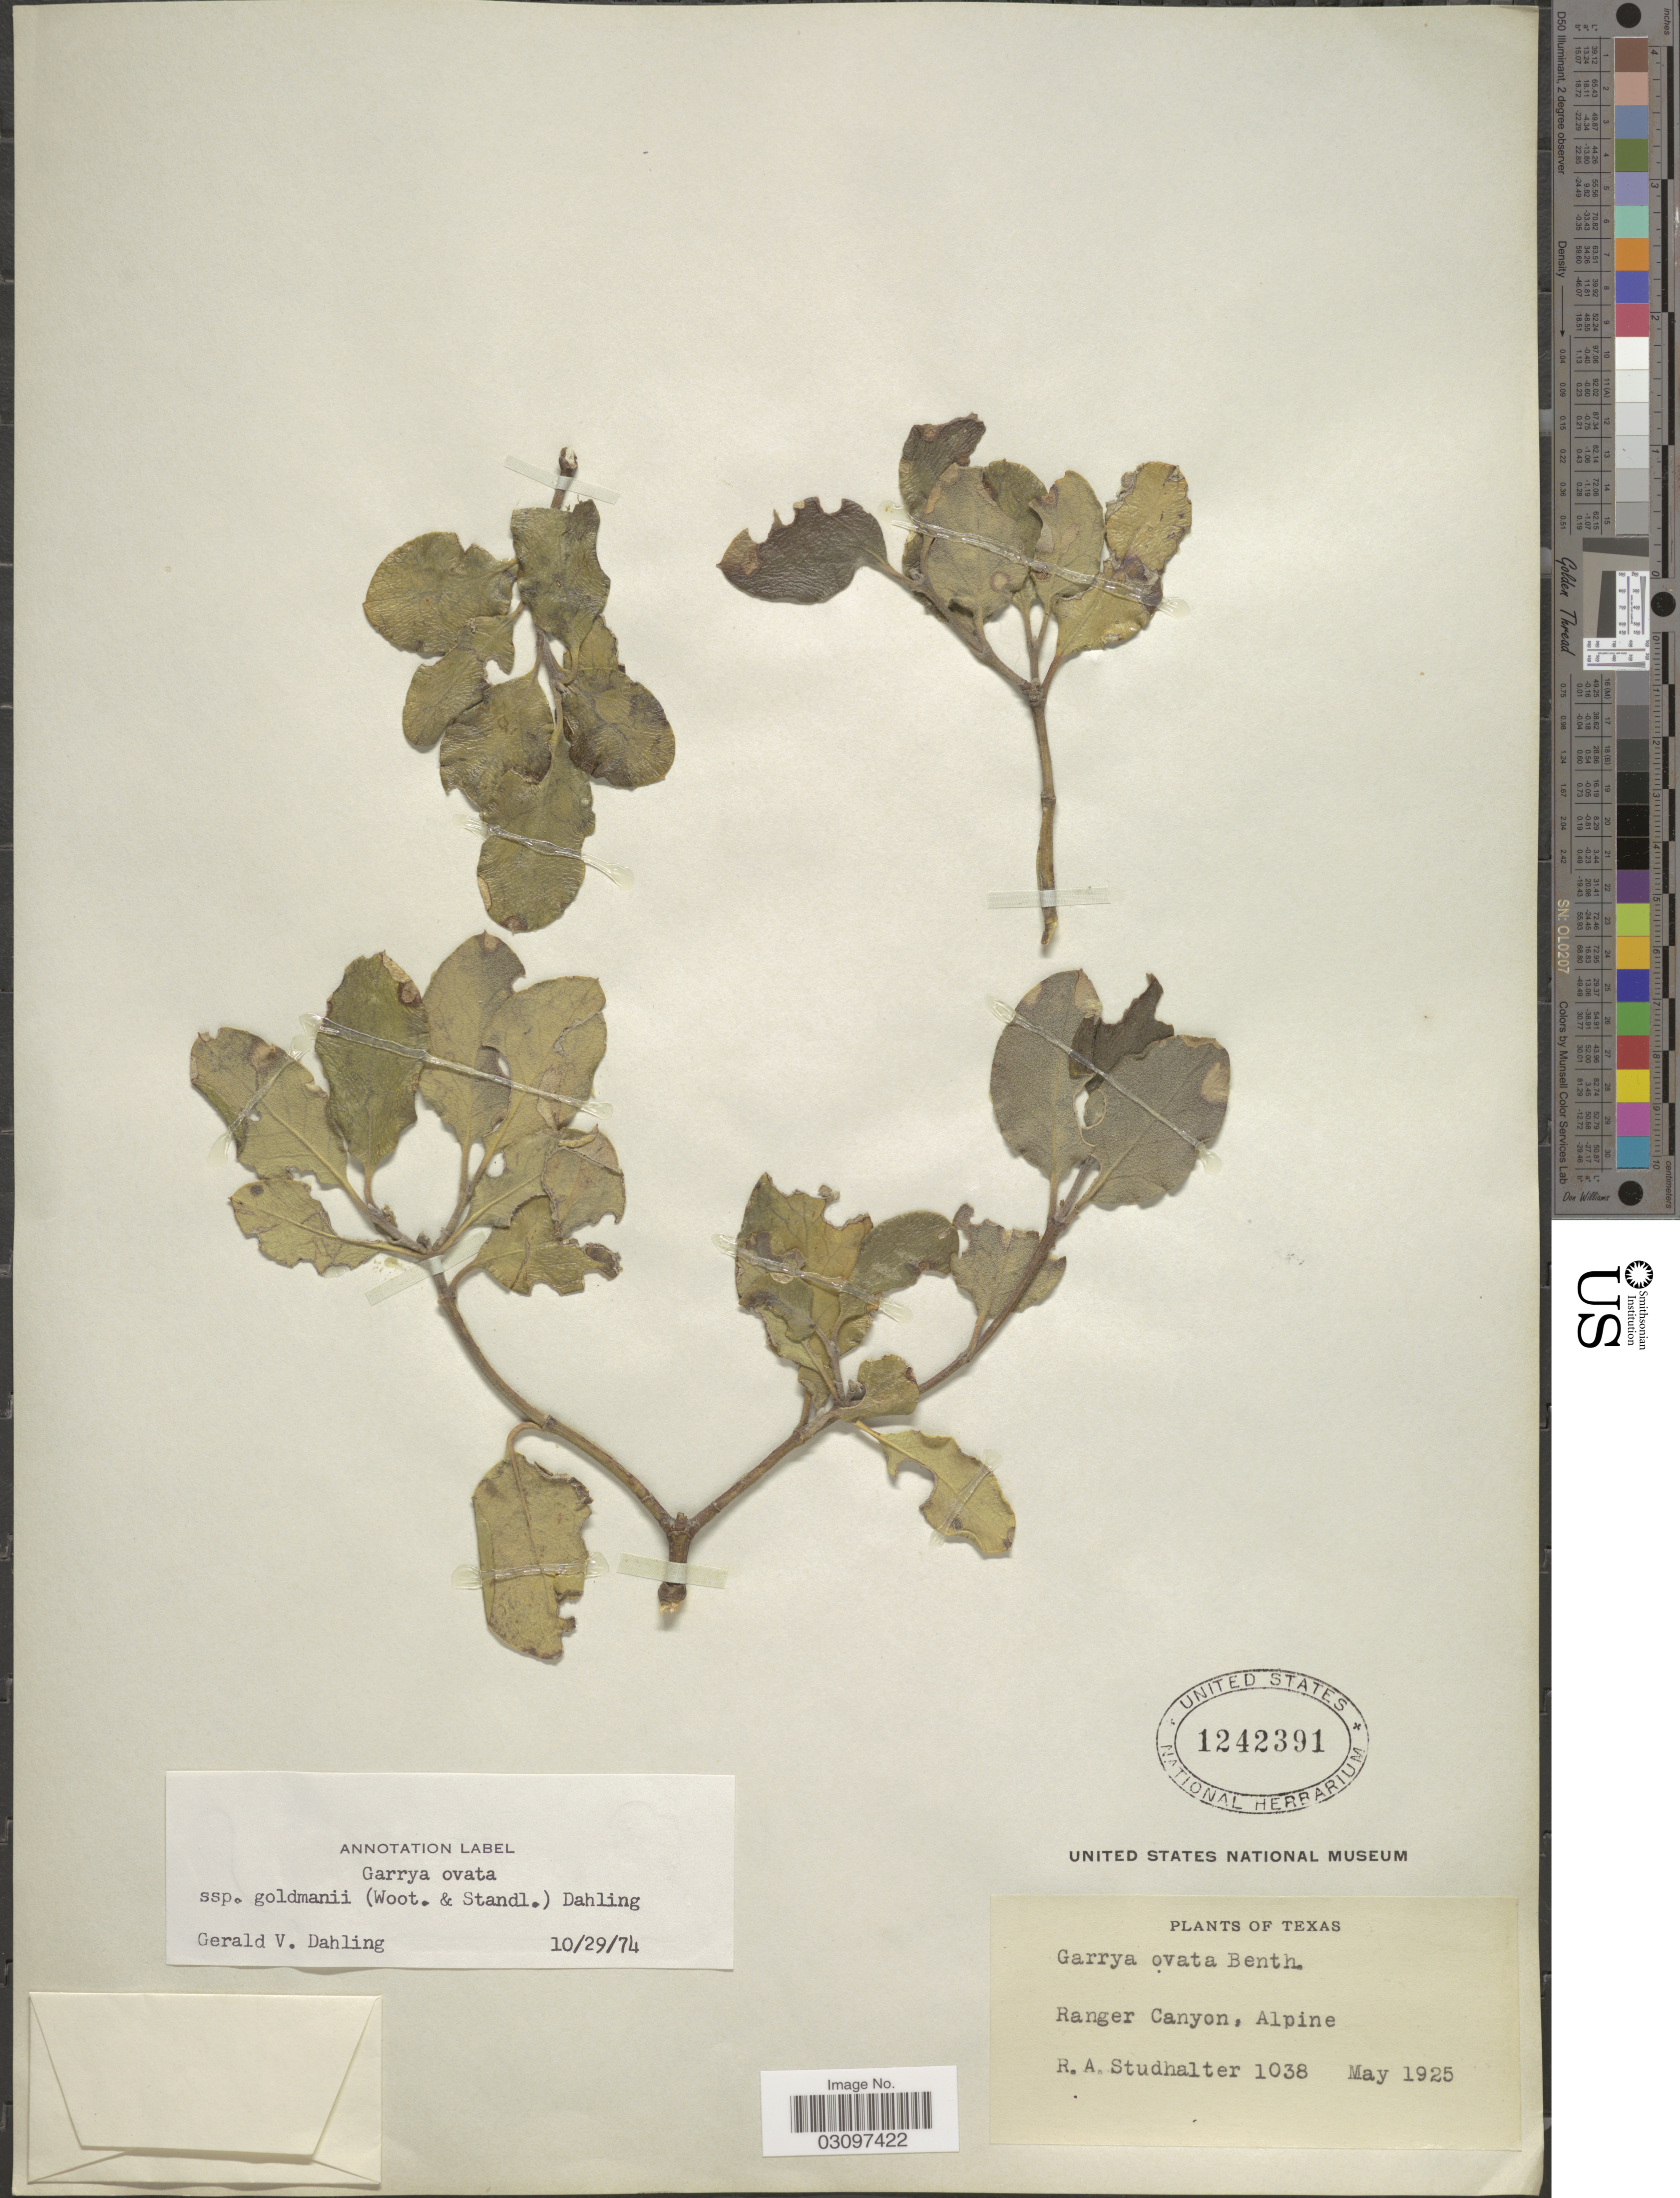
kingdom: Plantae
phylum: Tracheophyta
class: Magnoliopsida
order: Garryales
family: Garryaceae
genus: Garrya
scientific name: Garrya ovata subsp. goldmanii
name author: (Wooton & Standl.) Dahling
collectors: R. Studhalter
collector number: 1038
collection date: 1925-05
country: United States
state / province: Texas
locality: Ranger Canyon, Alpine.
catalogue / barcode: US 1242391